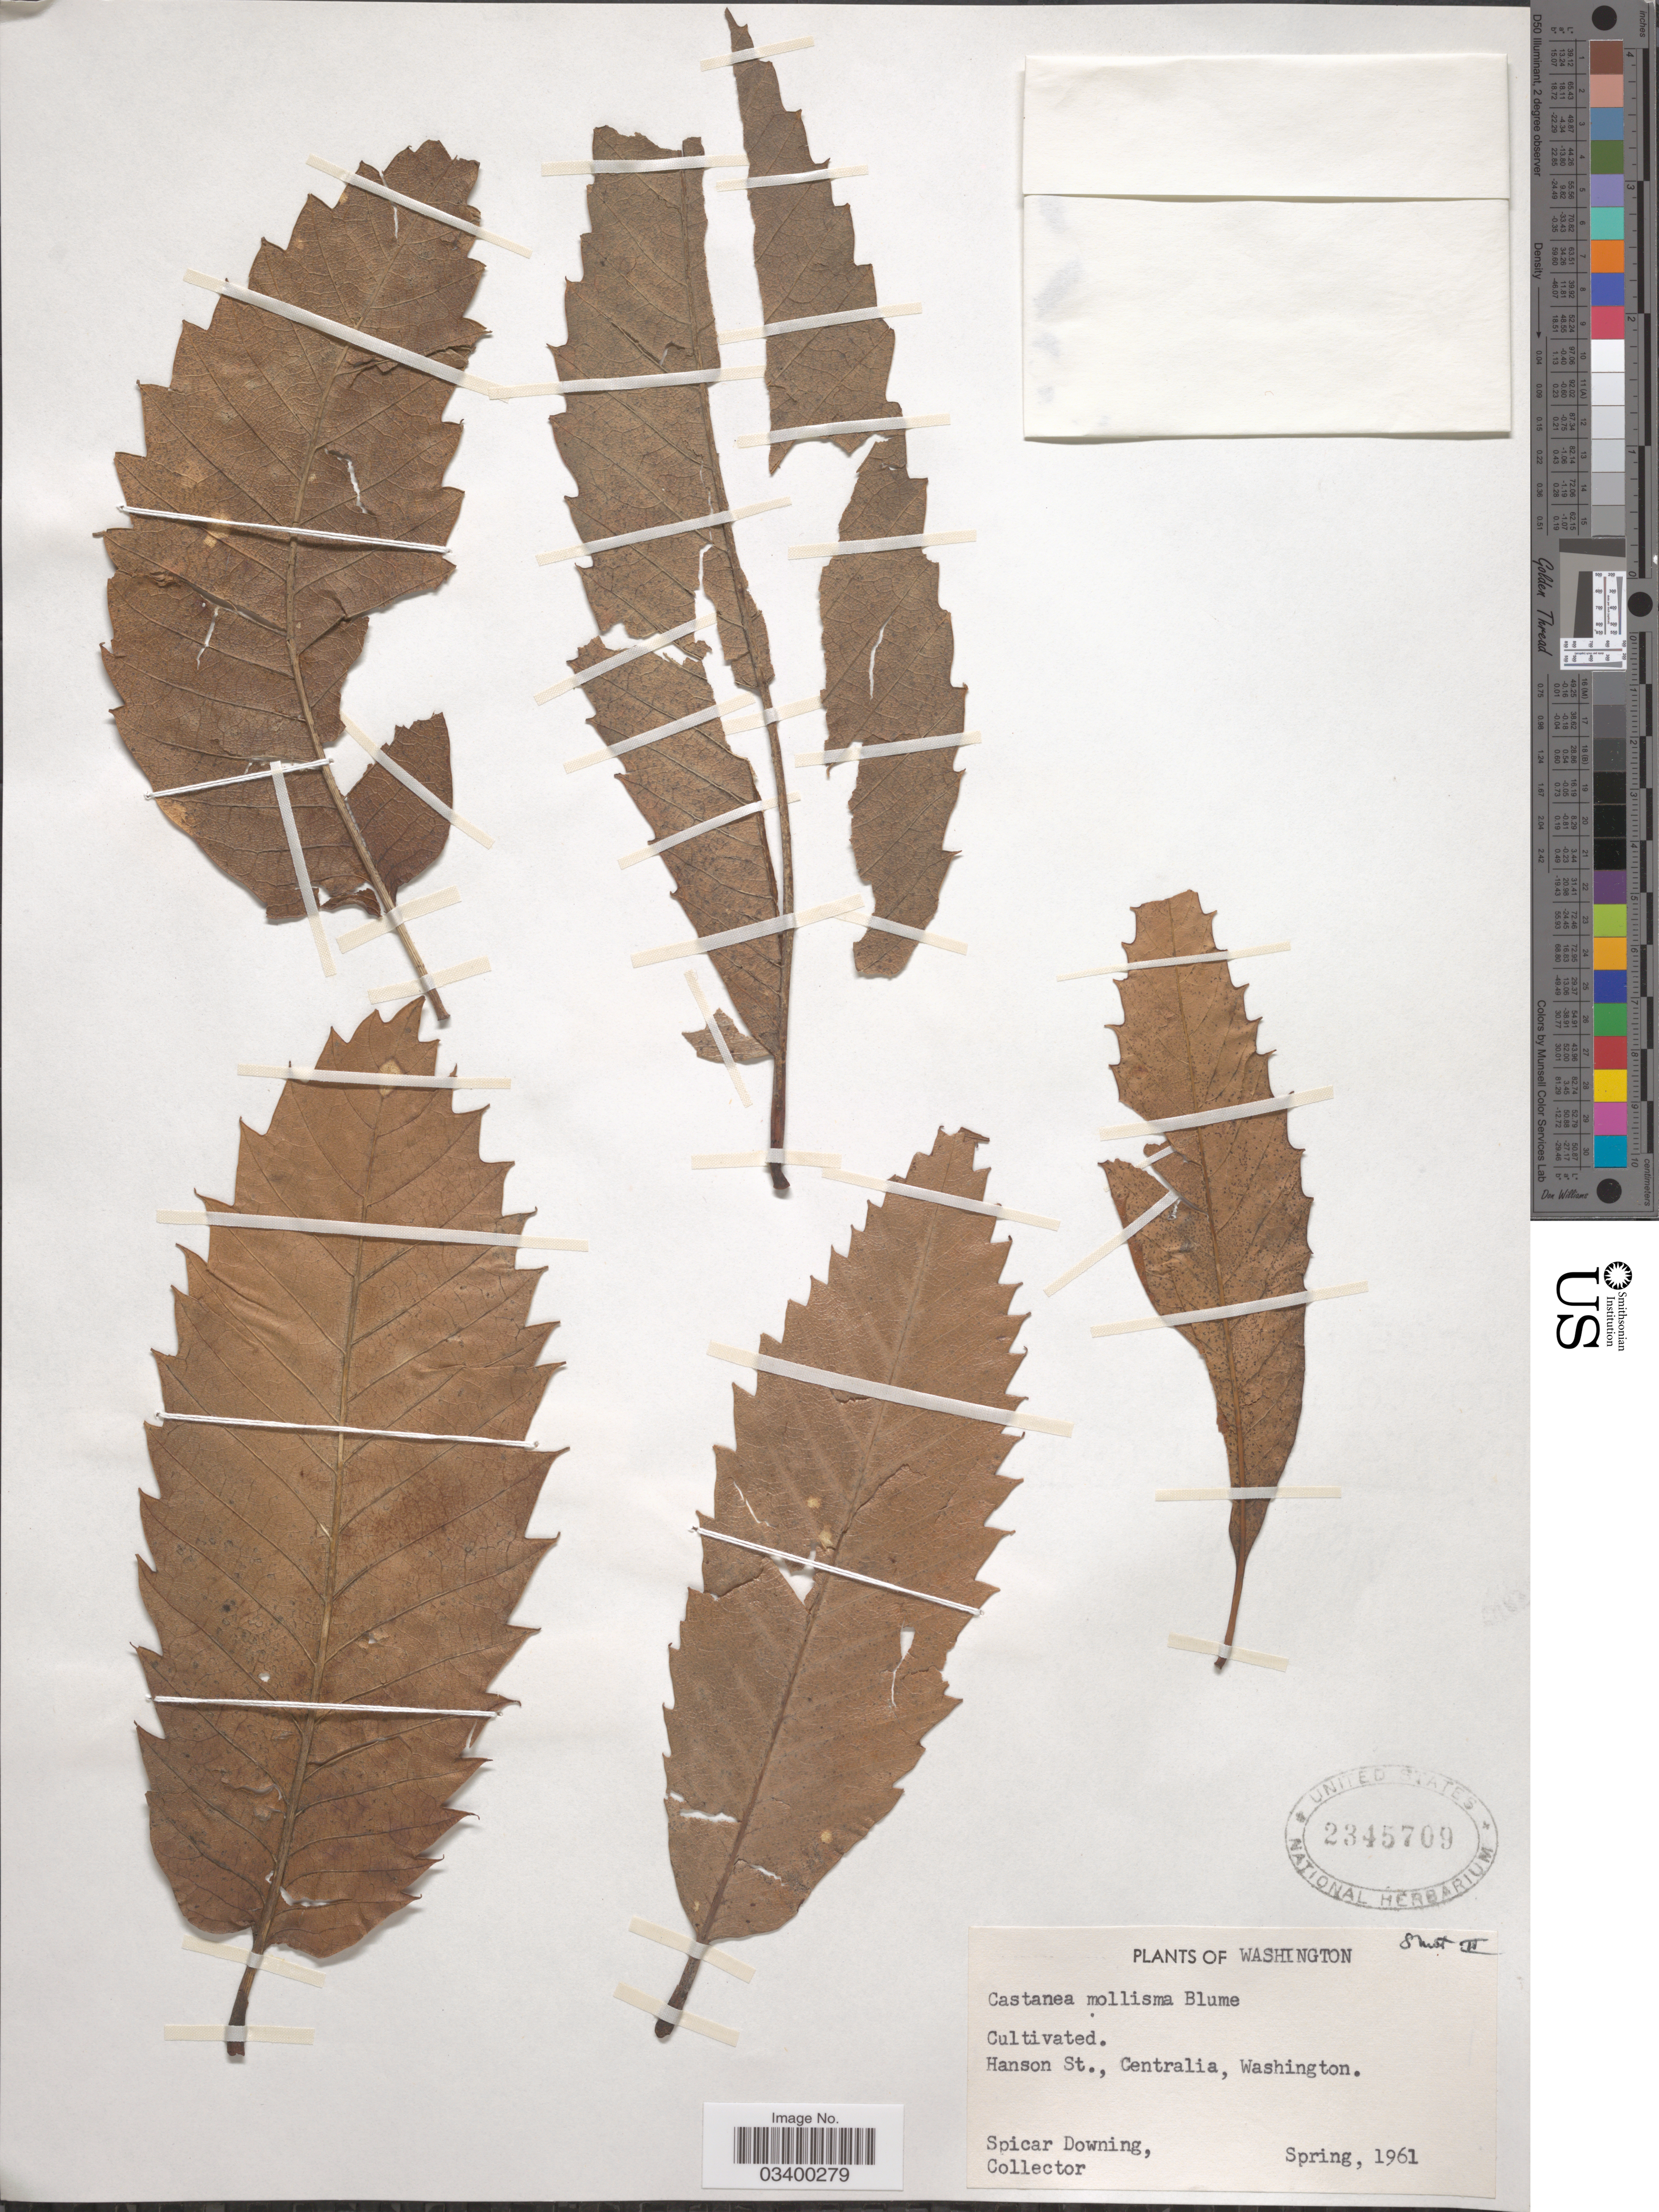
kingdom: Plantae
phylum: Tracheophyta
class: Magnoliopsida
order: Fagales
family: Fagaceae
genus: Castanea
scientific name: Castanea mollissima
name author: Blume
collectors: S. Downing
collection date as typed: Spring 1961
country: United States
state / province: Washington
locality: Hanson St., Centralia.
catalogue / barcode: US 2345709